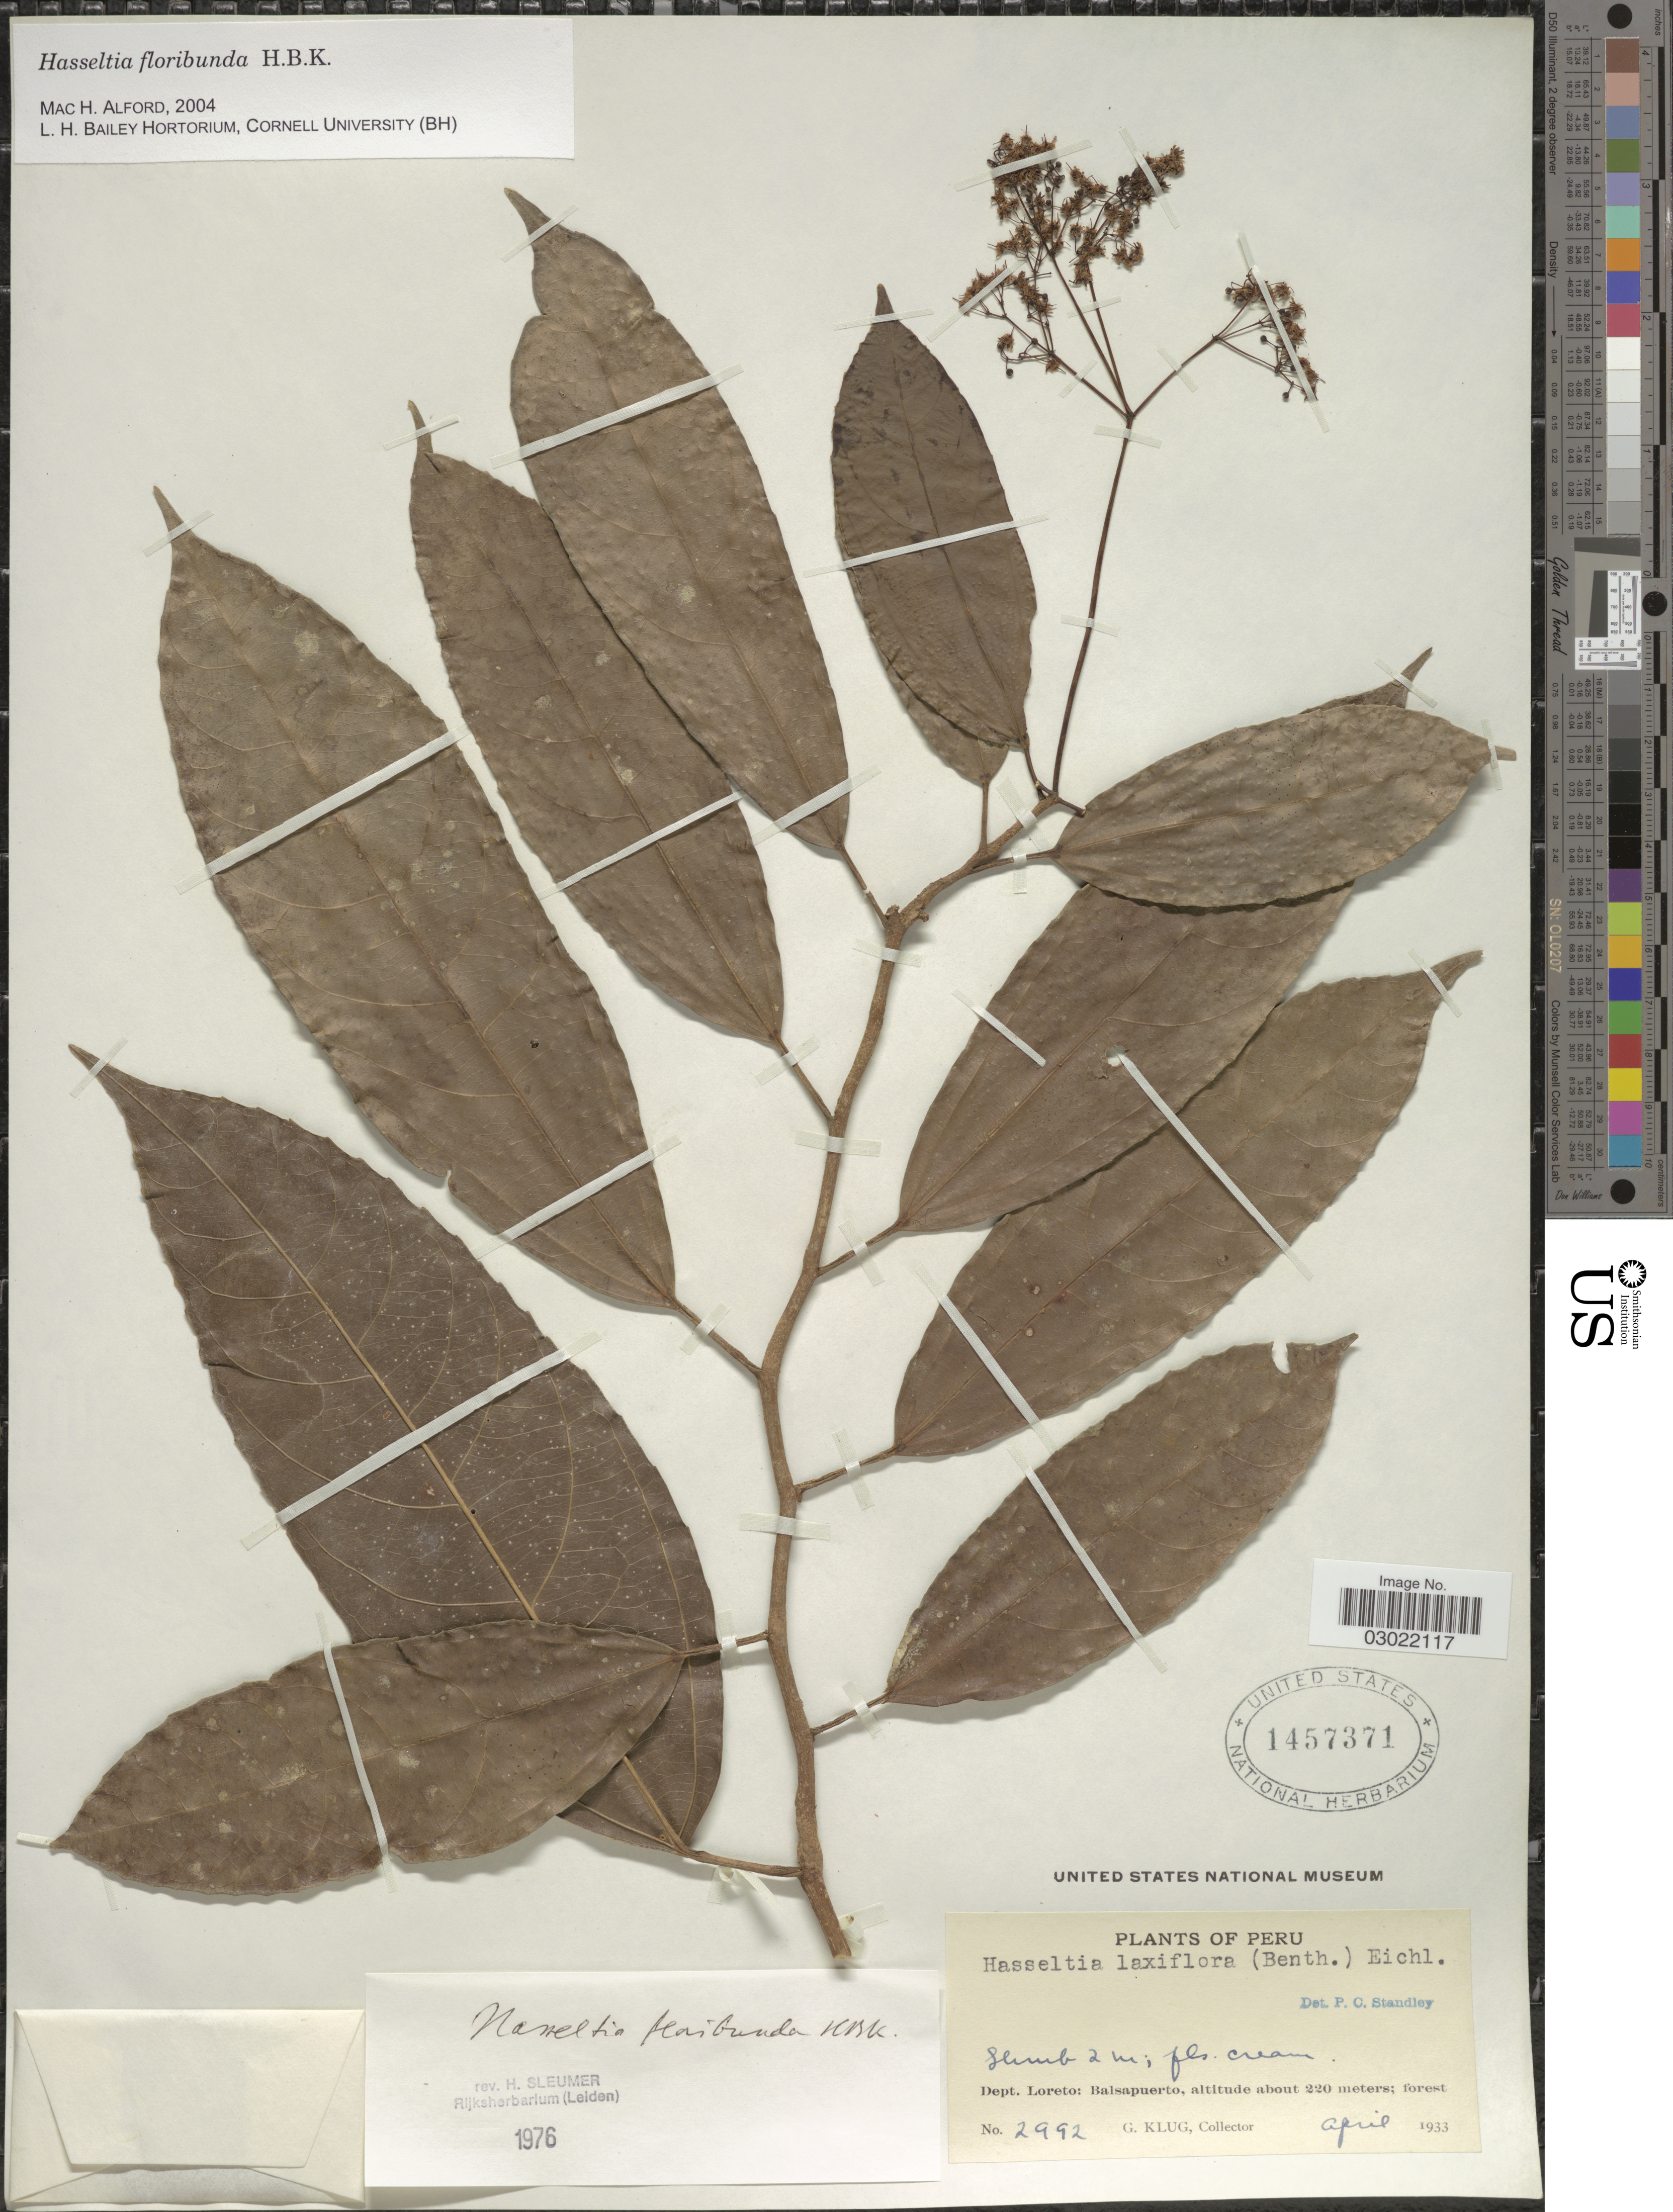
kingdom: Plantae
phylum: Tracheophyta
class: Magnoliopsida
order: Malpighiales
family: Salicaceae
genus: Hasseltia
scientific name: Hasseltia floribunda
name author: Kunth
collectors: G. Klug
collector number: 2992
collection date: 1933-04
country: Peru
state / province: Loreto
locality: Dept. Loreto: Balsapuerto.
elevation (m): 220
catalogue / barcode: US 1457371